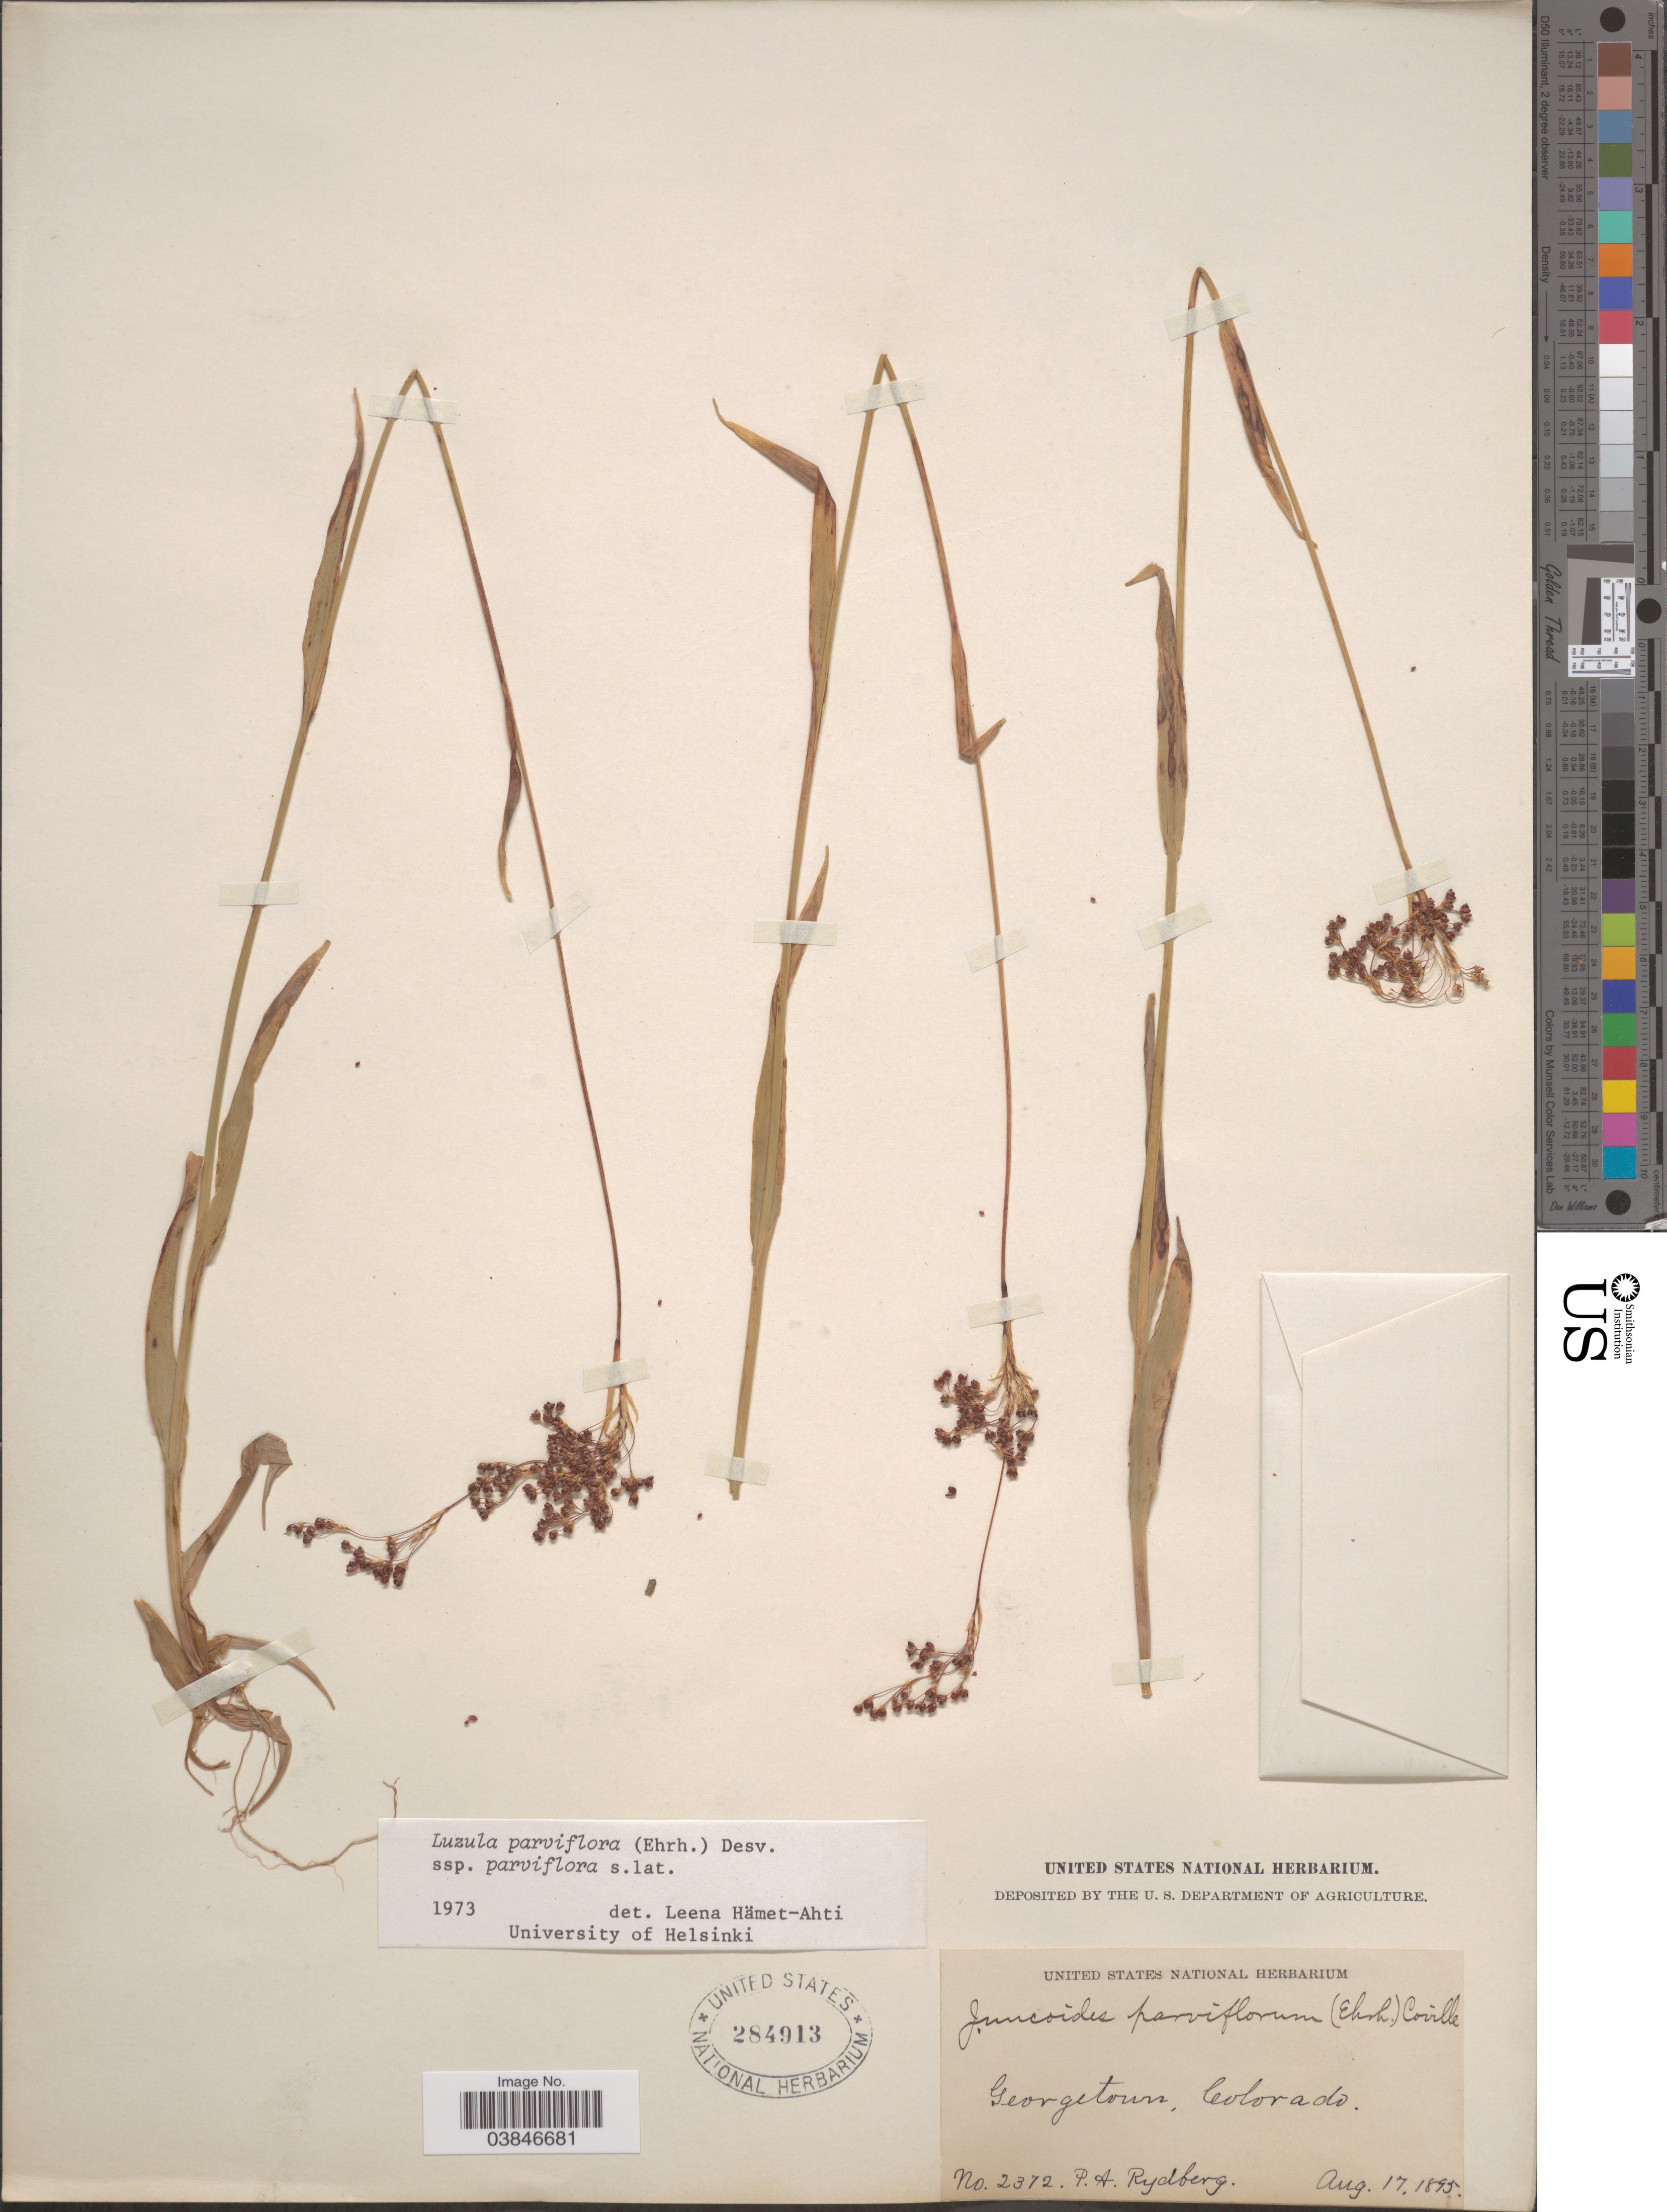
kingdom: Plantae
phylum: Tracheophyta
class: Liliopsida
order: Poales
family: Juncaceae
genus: Luzula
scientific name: Luzula parviflora subsp. parviflora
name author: (Ehrh.) Desv.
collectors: P. A. Rydberg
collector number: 2372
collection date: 1895-08-17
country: United States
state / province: Colorado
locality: Georgetown.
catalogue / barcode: US 284913